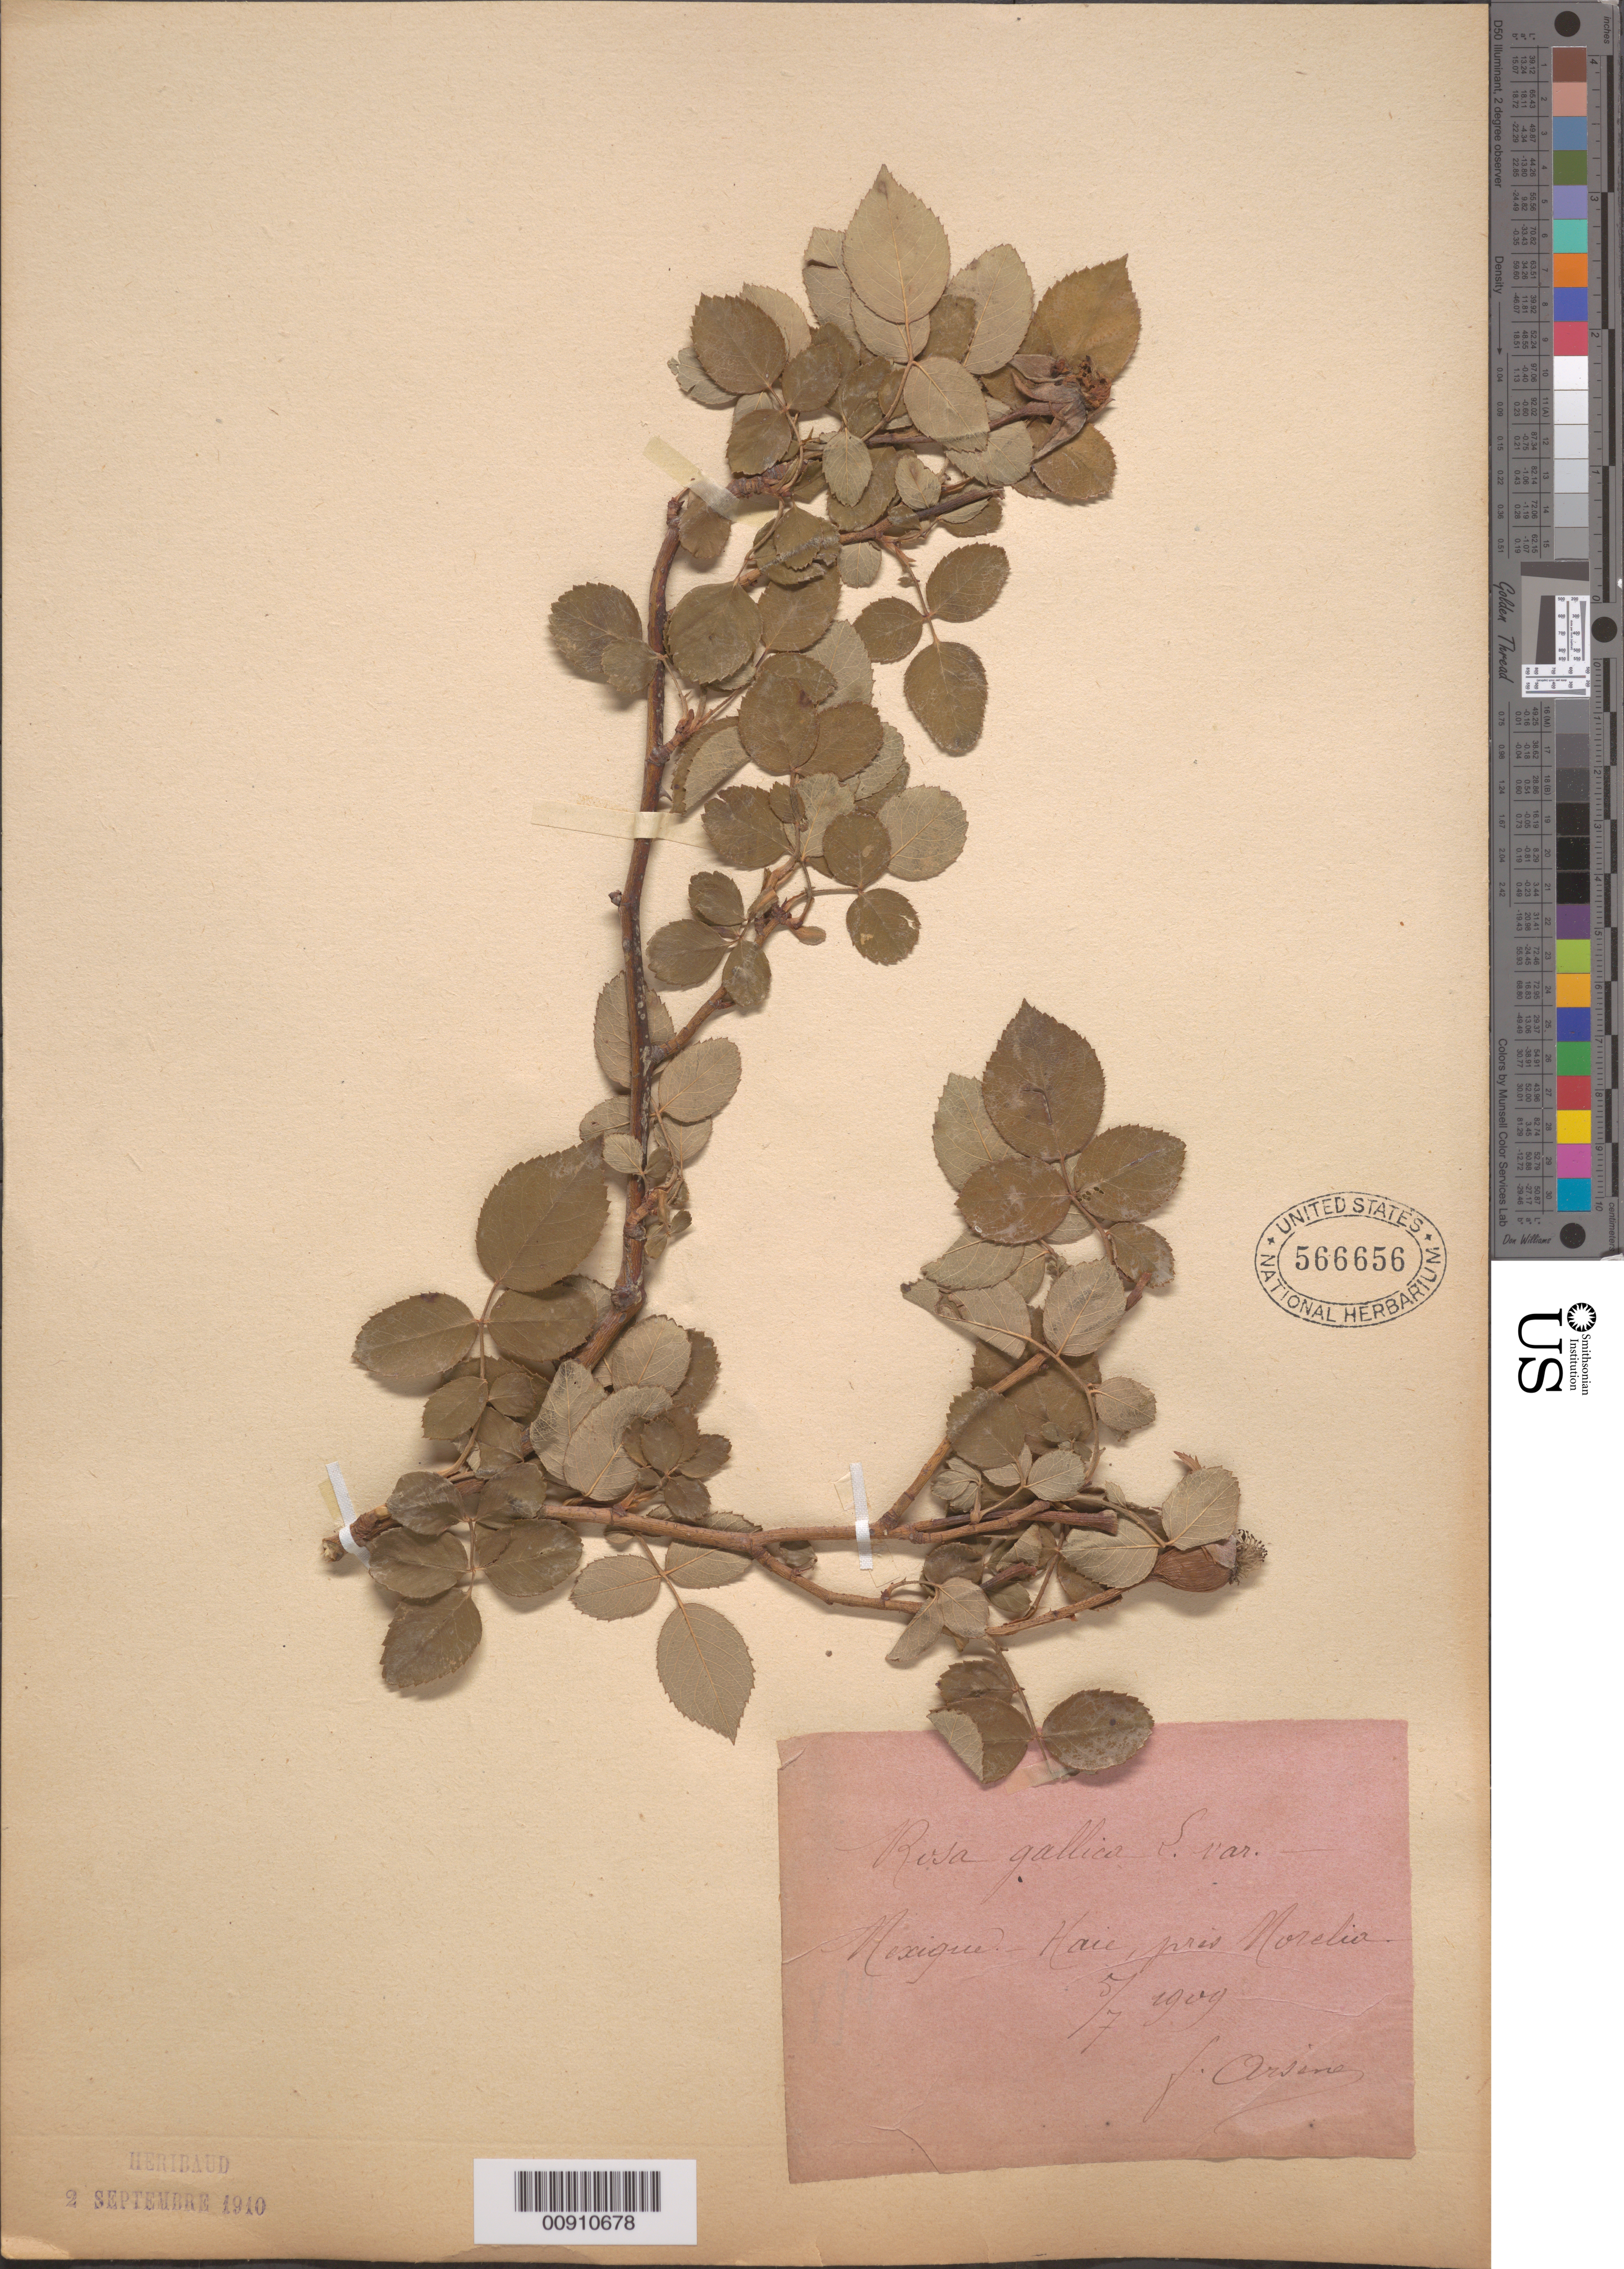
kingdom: Plantae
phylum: Tracheophyta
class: Magnoliopsida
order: Rosales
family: Rosaceae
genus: Rosa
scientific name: Rosa gallica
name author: L.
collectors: Bro. G. Arsène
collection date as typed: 05 Jul 1909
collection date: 1909-07-05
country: Mexico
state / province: Michoacán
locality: Haie, près Morelia.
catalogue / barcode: US 566656